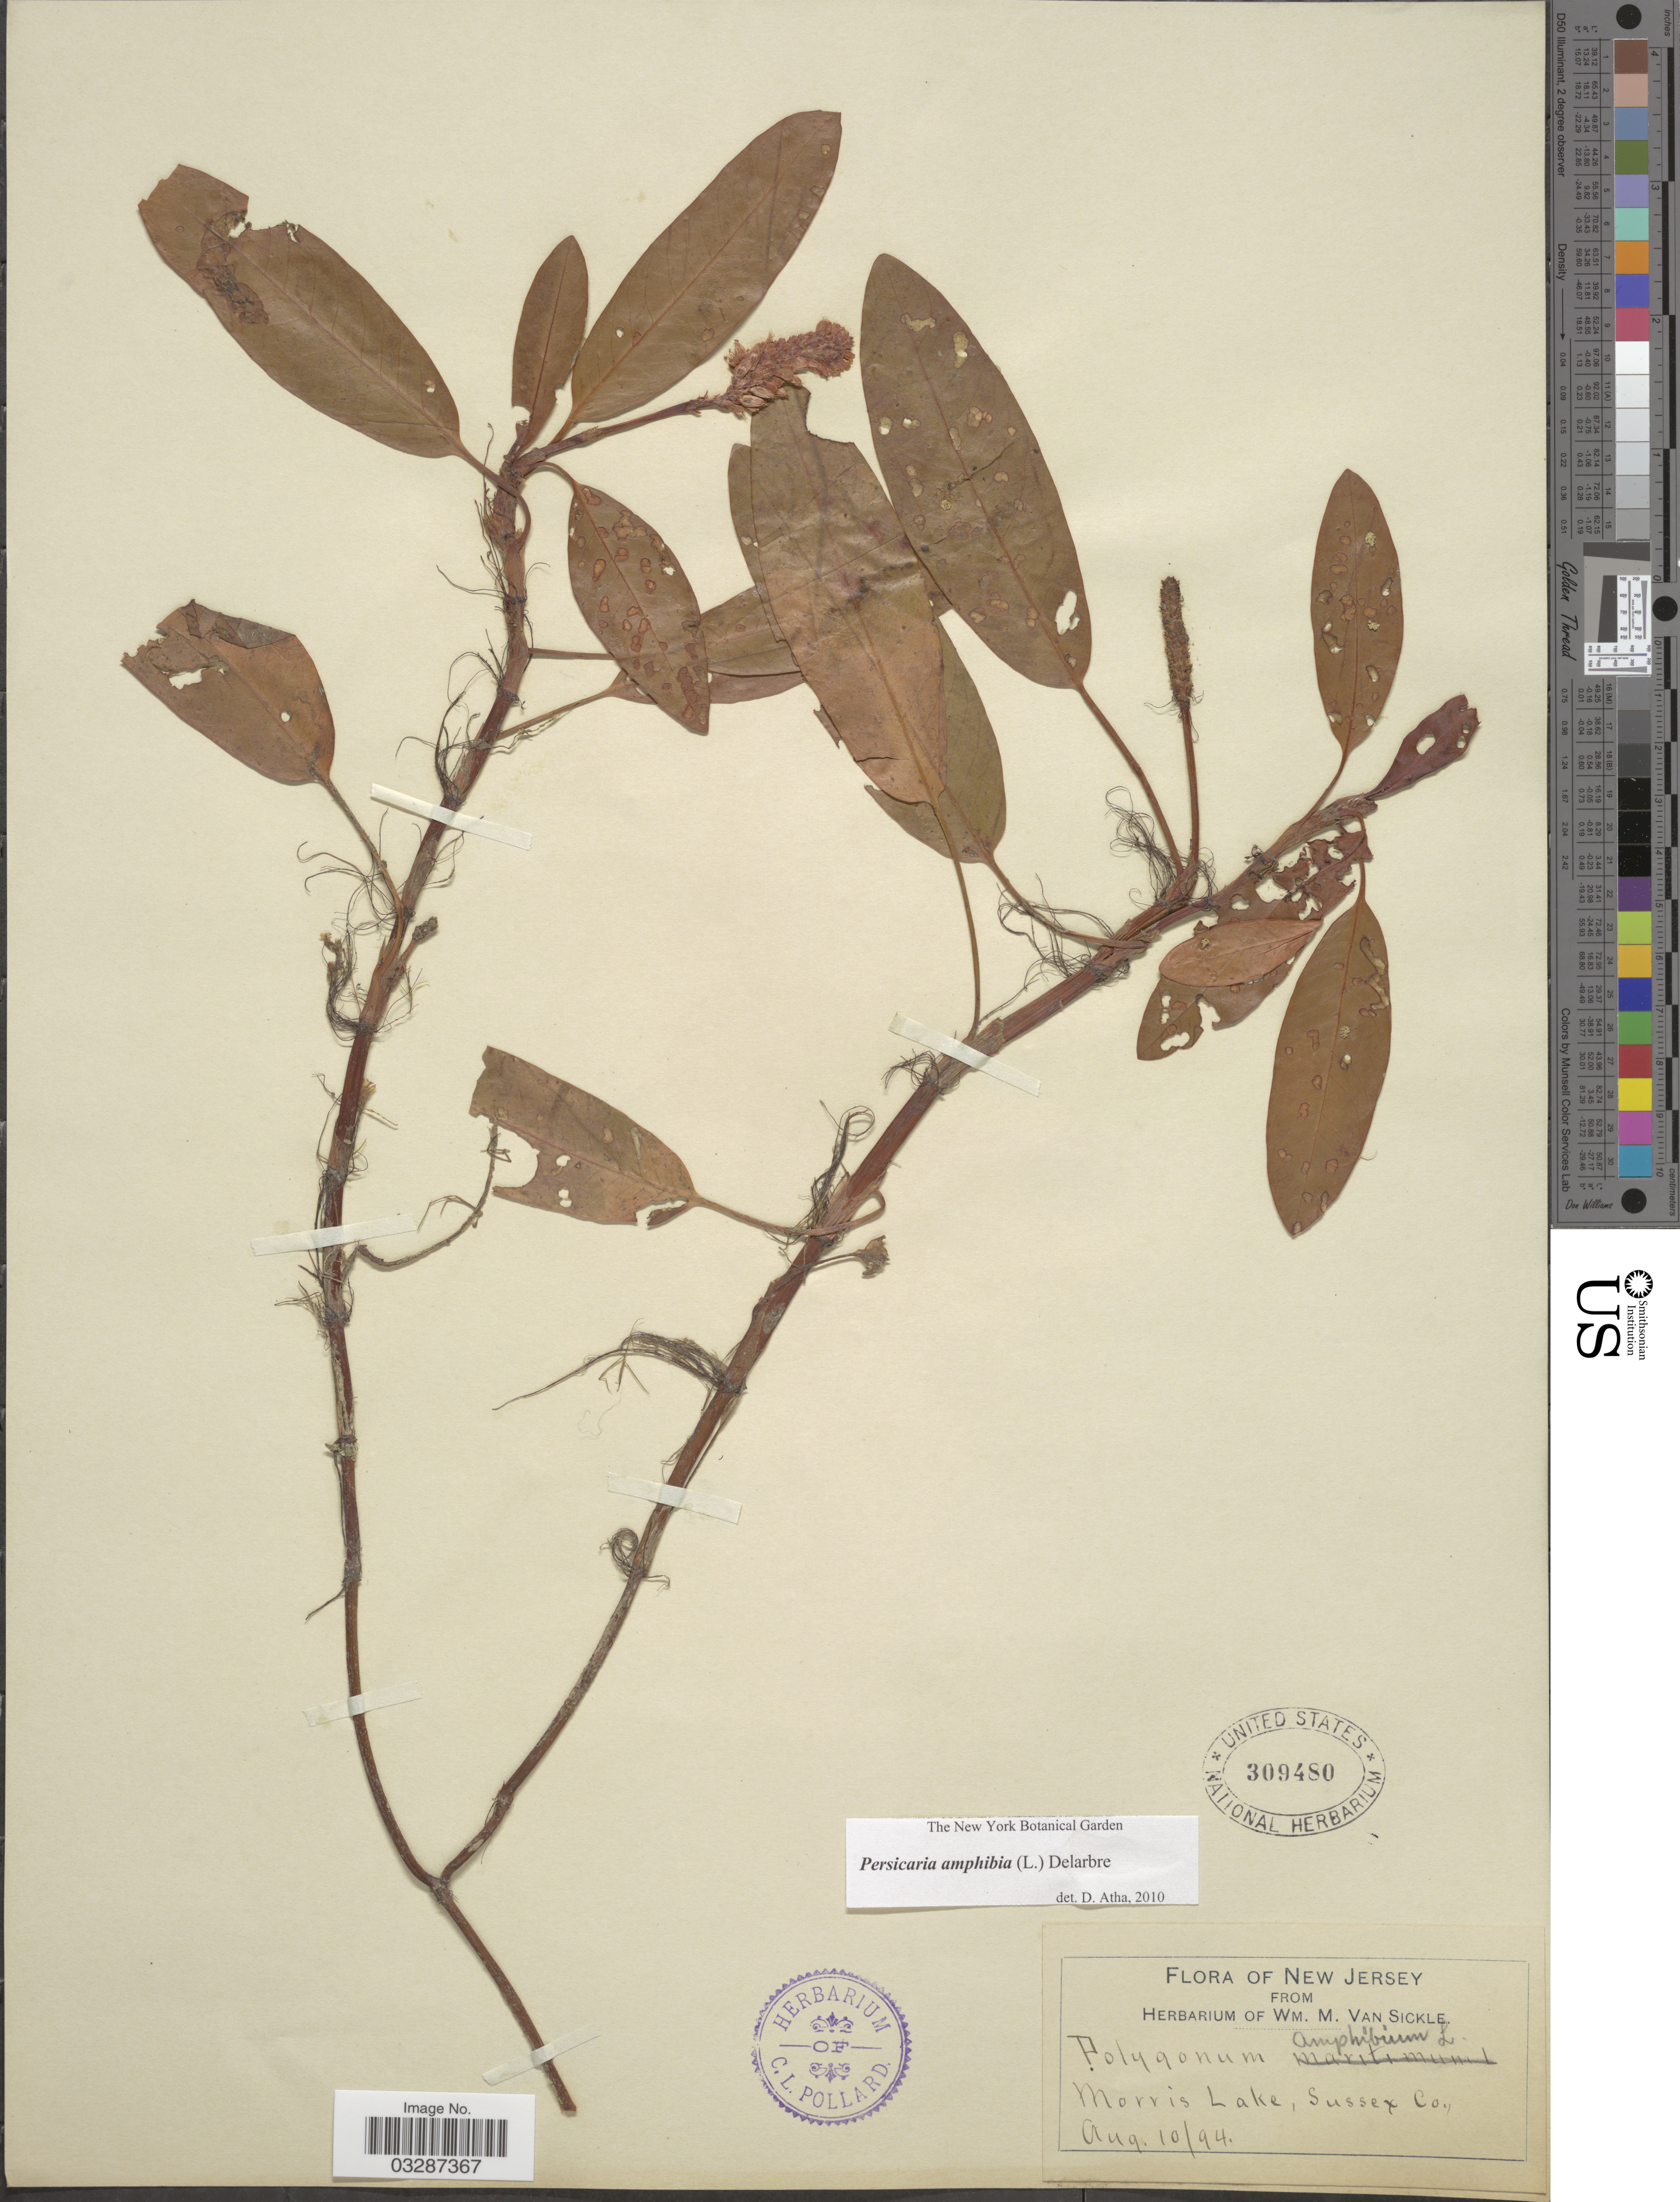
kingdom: Plantae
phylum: Tracheophyta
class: Magnoliopsida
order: Caryophyllales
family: Polygonaceae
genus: Persicaria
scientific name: Persicaria amphibia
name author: (L.) Delarbre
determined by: Atha, D. E.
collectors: W. M. Van Sickle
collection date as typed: Transcribed d/m/y: 10/8/94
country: United States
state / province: New Jersey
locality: Morris Lake, Sussex Co.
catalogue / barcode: US 309480